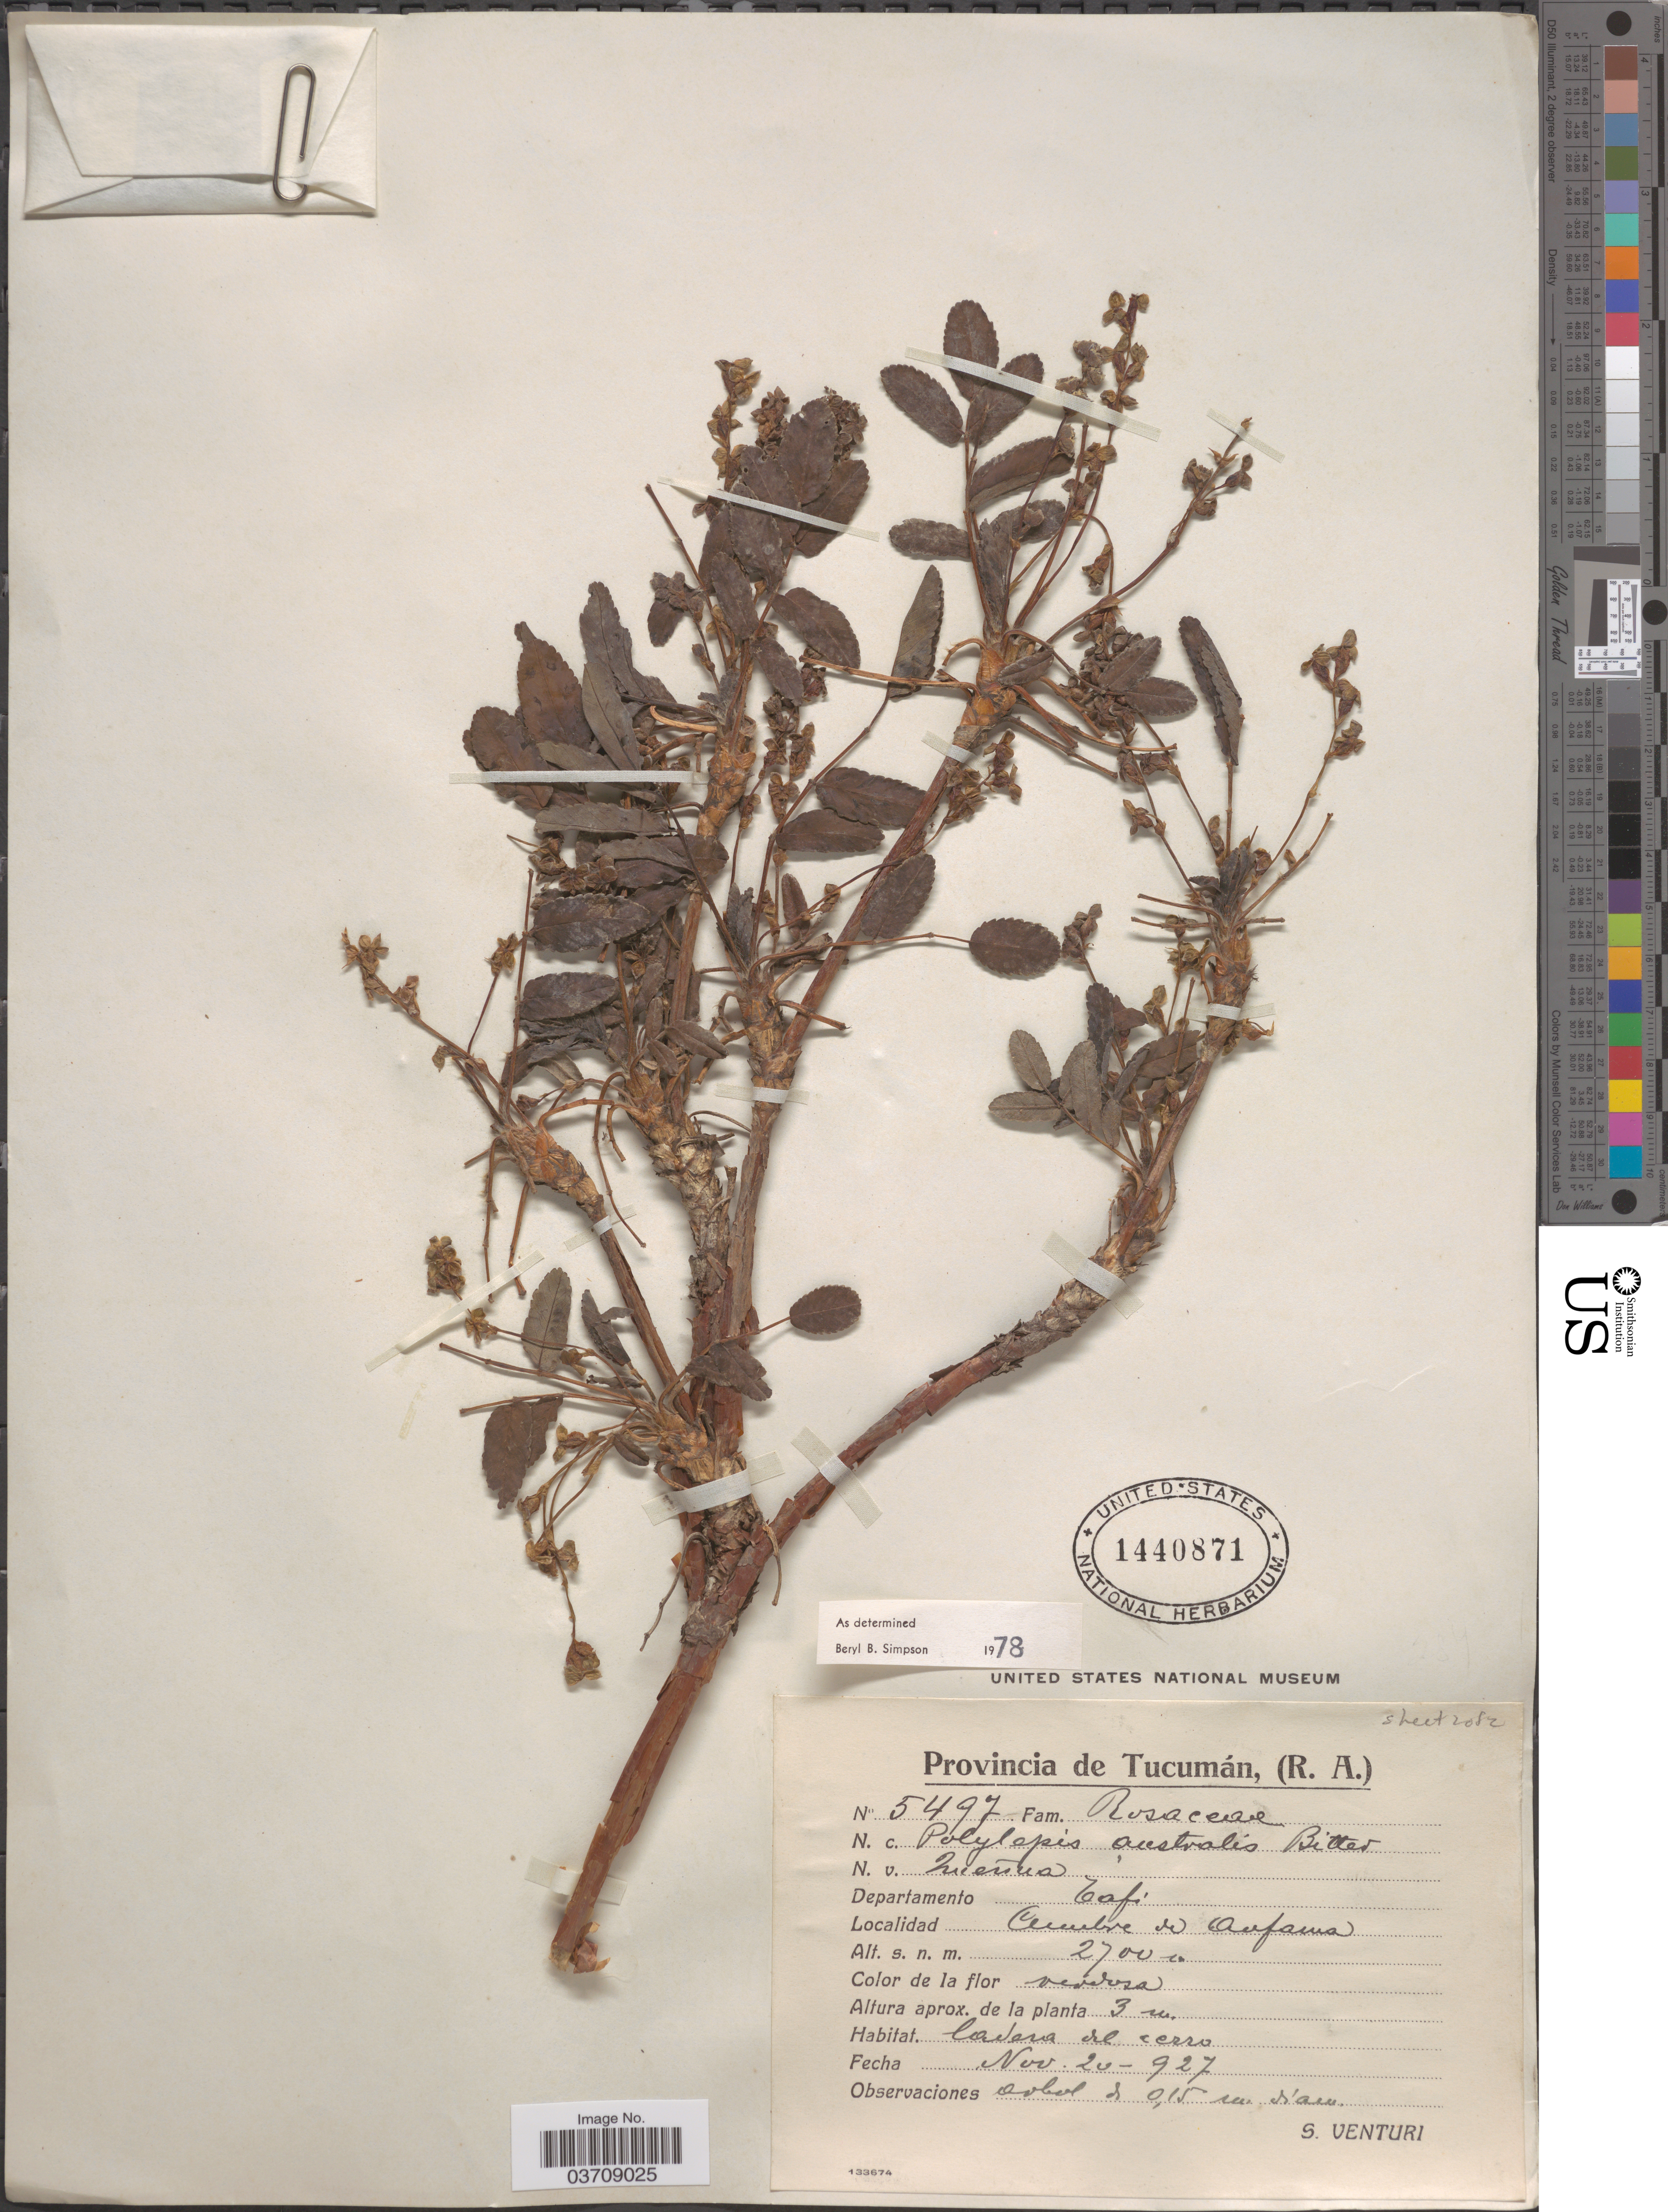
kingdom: Plantae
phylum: Tracheophyta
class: Magnoliopsida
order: Rosales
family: Rosaceae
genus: Polylepis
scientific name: Polylepis australis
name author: Bitter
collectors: S. Venturi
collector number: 5497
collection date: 1927-11-20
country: Argentina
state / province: Tucuman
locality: Departamento Tafi. Cumbre de anfama.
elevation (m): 2700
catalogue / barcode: US 1440871